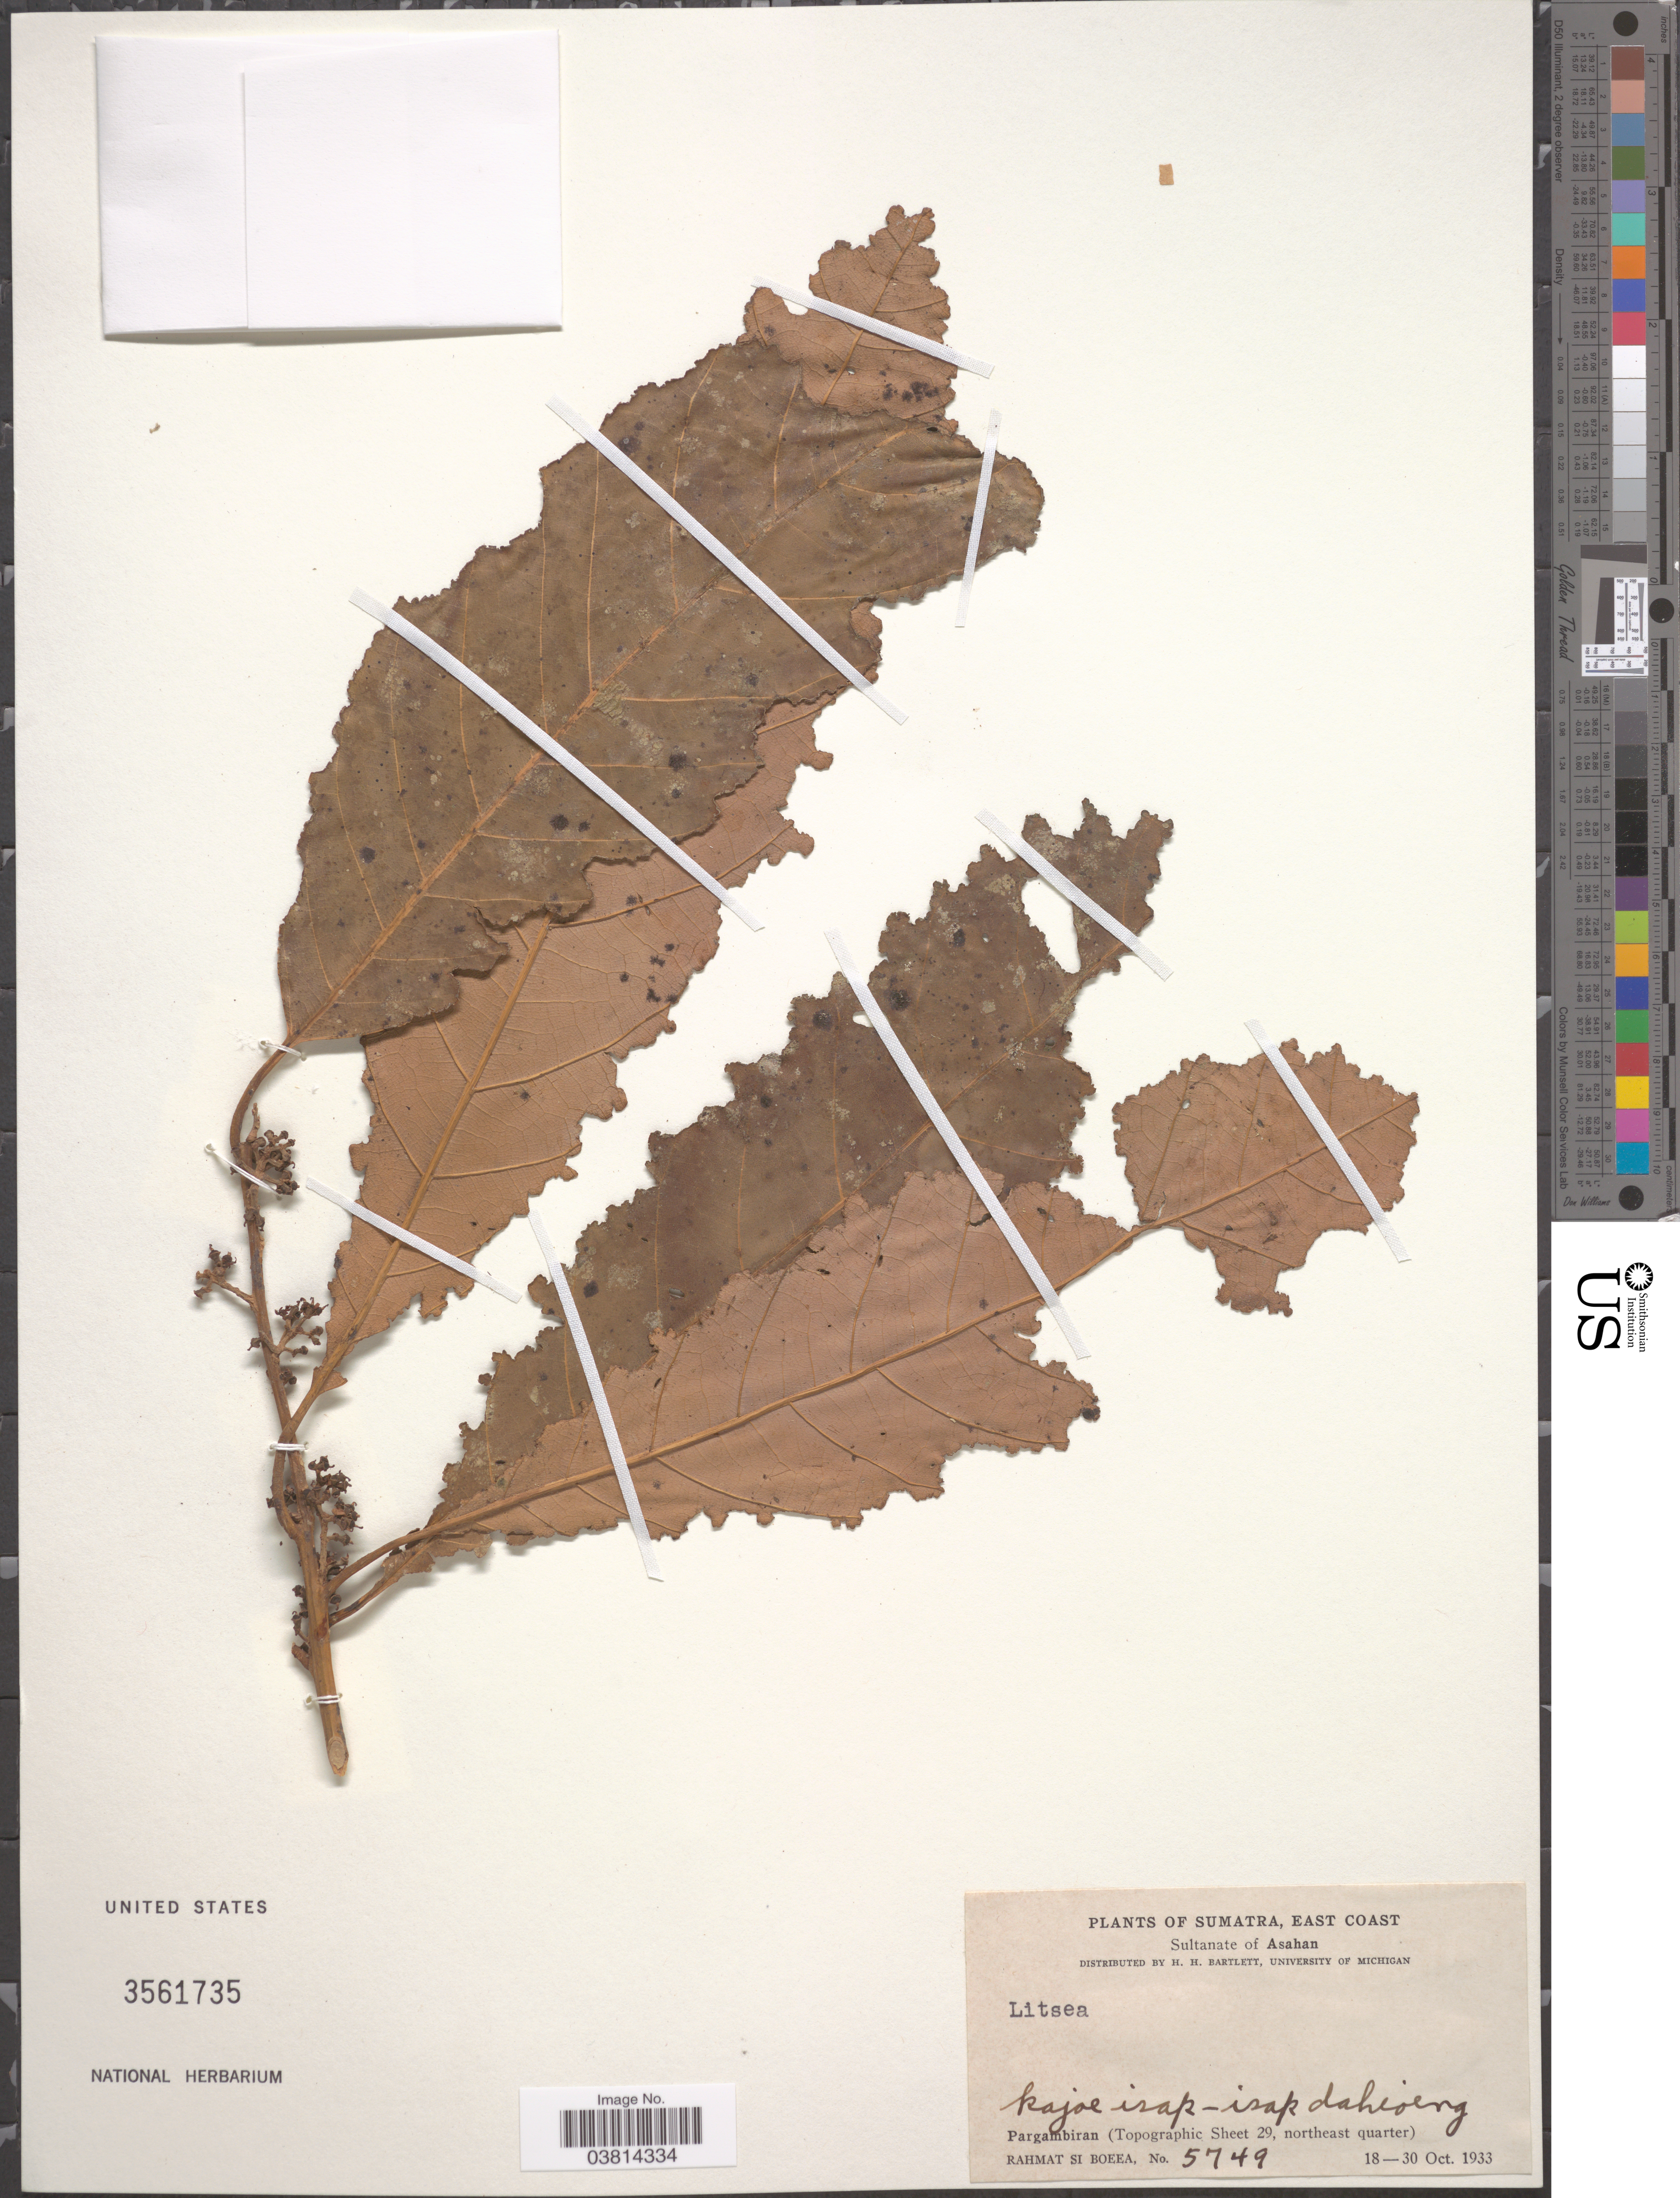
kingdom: Plantae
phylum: Tracheophyta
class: Magnoliopsida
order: Laurales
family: Lauraceae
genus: Litsea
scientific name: Litsea sp.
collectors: Rahmat Si Boeea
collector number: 5749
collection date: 1933-10-18/1933-10-30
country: Indonesia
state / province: Sumatra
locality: East Coast. Sultanate of Asahan. Pargambiran (Topographic Sheet 29, northeast quarter).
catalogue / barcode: US 3561735